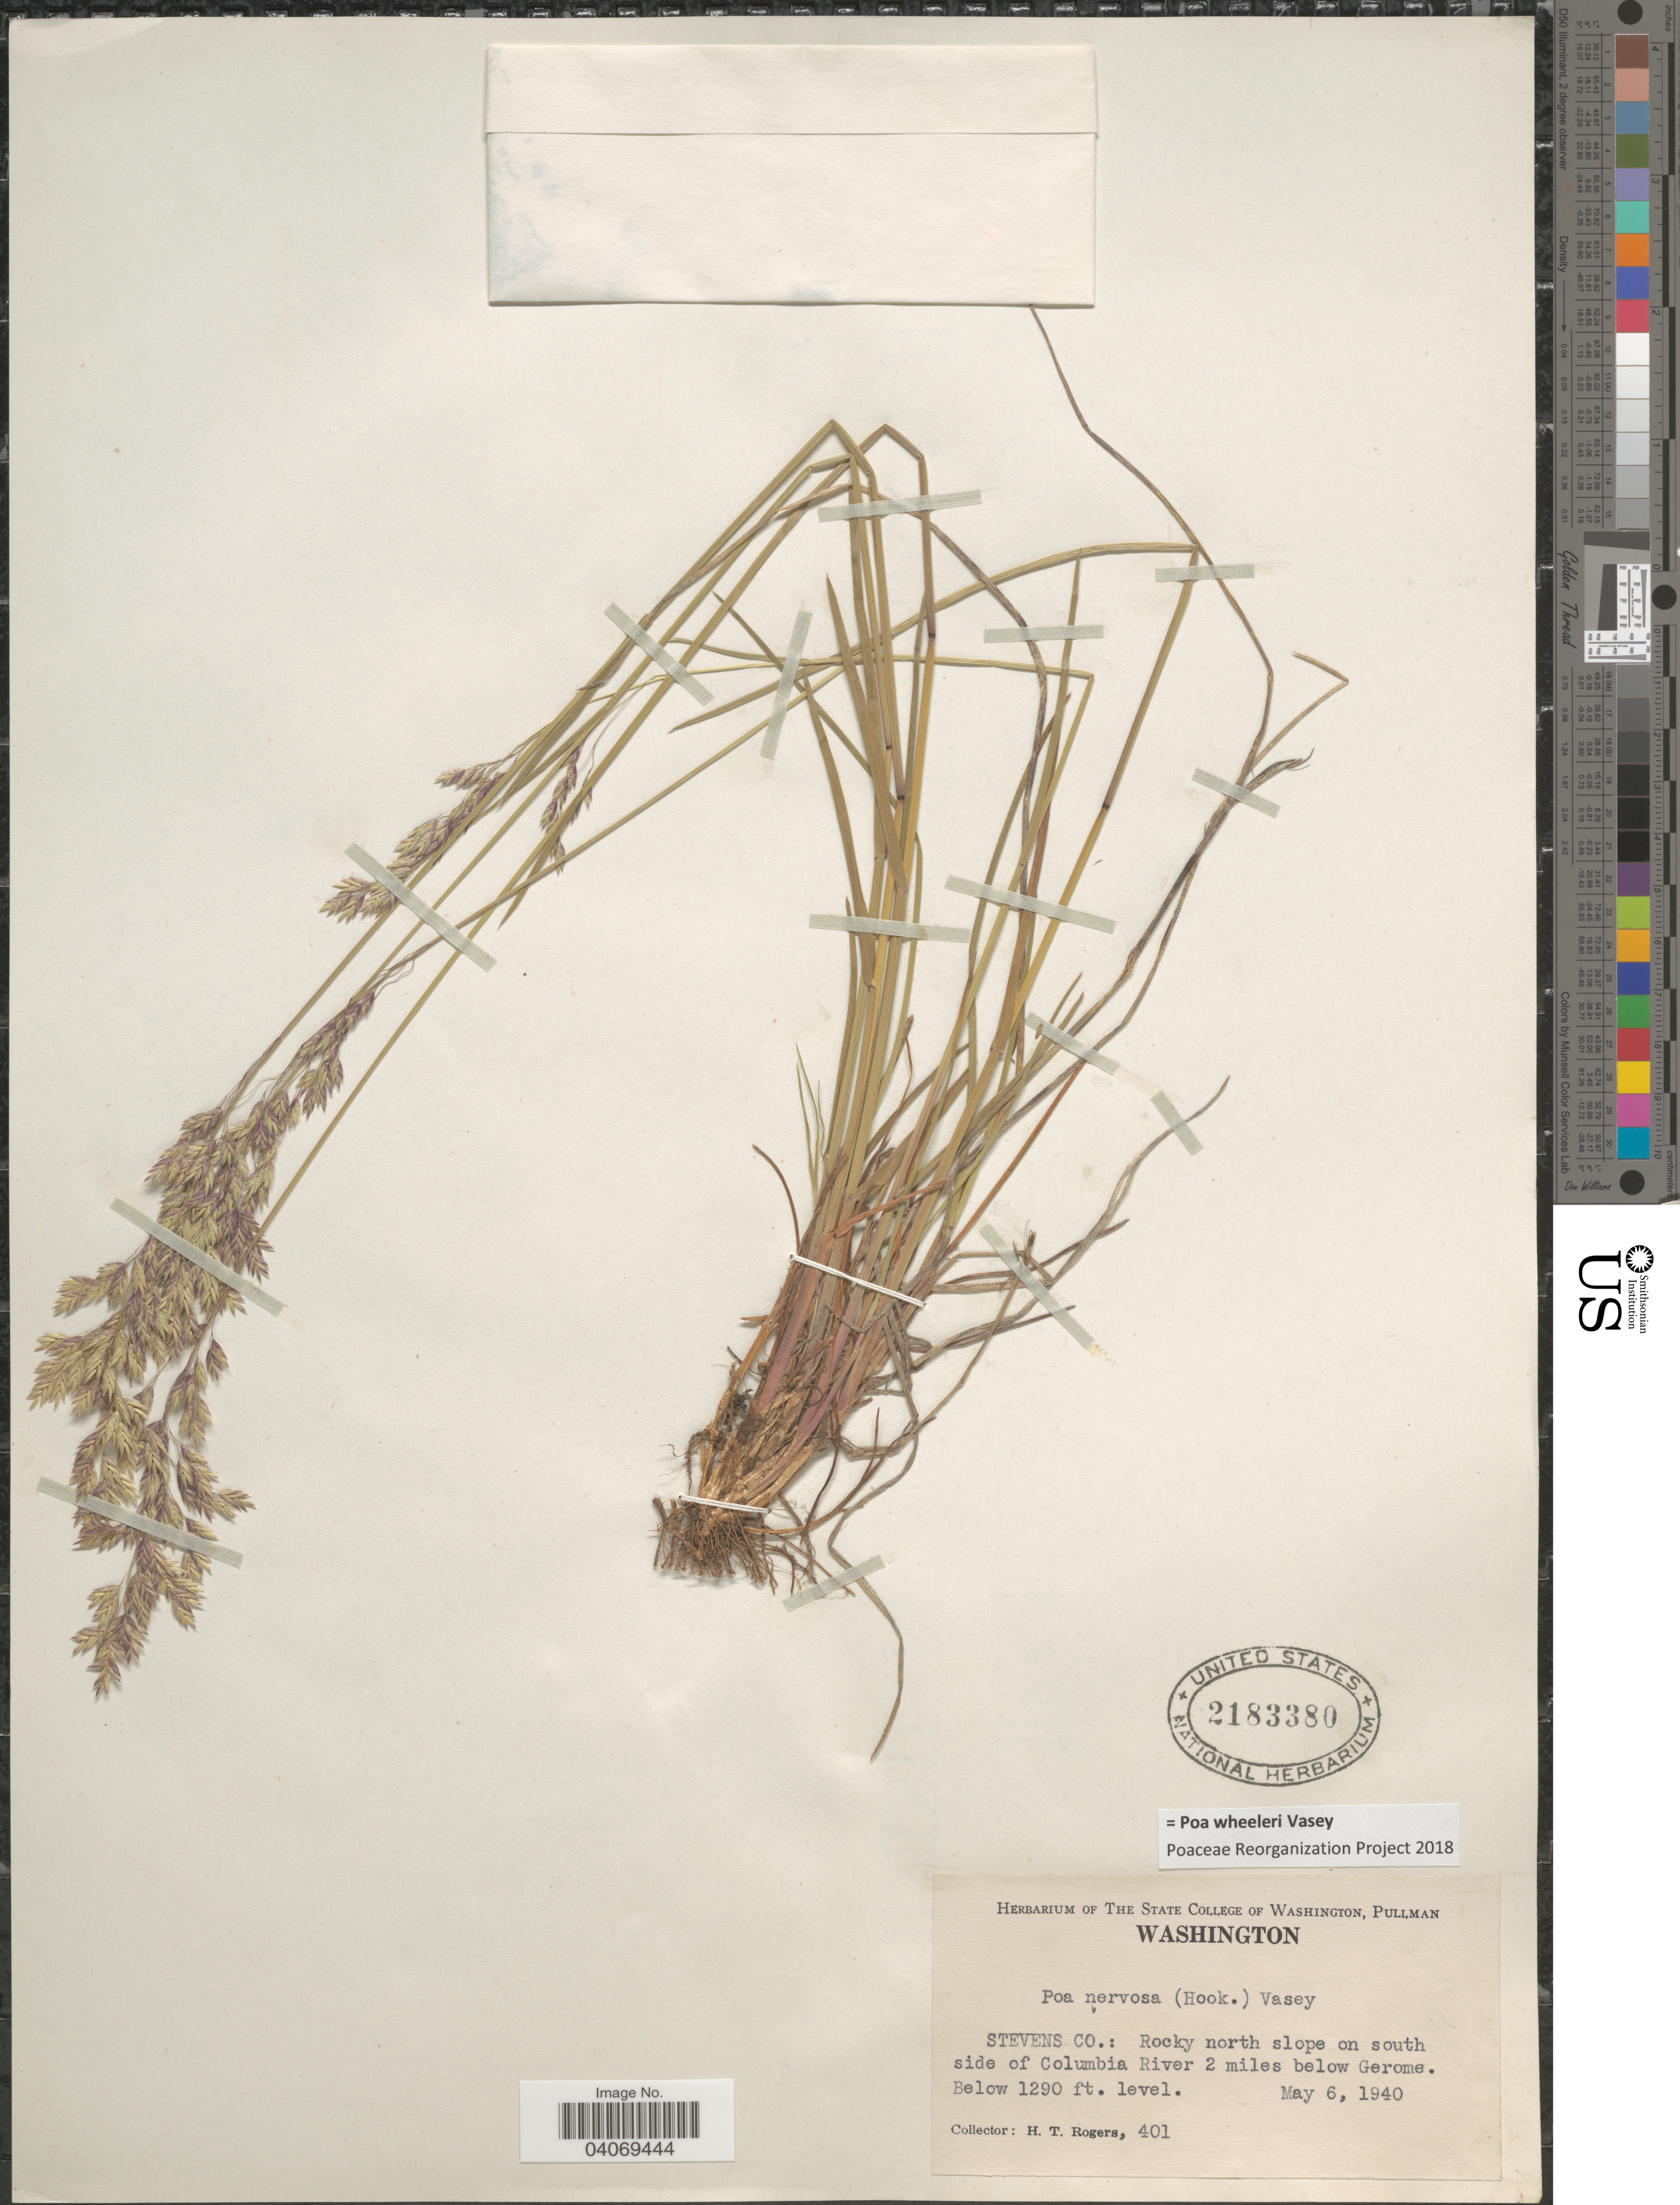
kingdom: Plantae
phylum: Tracheophyta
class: Liliopsida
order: Poales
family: Poaceae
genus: Poa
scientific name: Poa wheeleri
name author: Vasey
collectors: H. Rogers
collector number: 401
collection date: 1940-05-06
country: United States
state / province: Washington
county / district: Stevens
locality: Stevens Co.: Rocky north slope on south side of Columbia River 2 miles below Gerome.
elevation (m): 393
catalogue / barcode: US 2183380